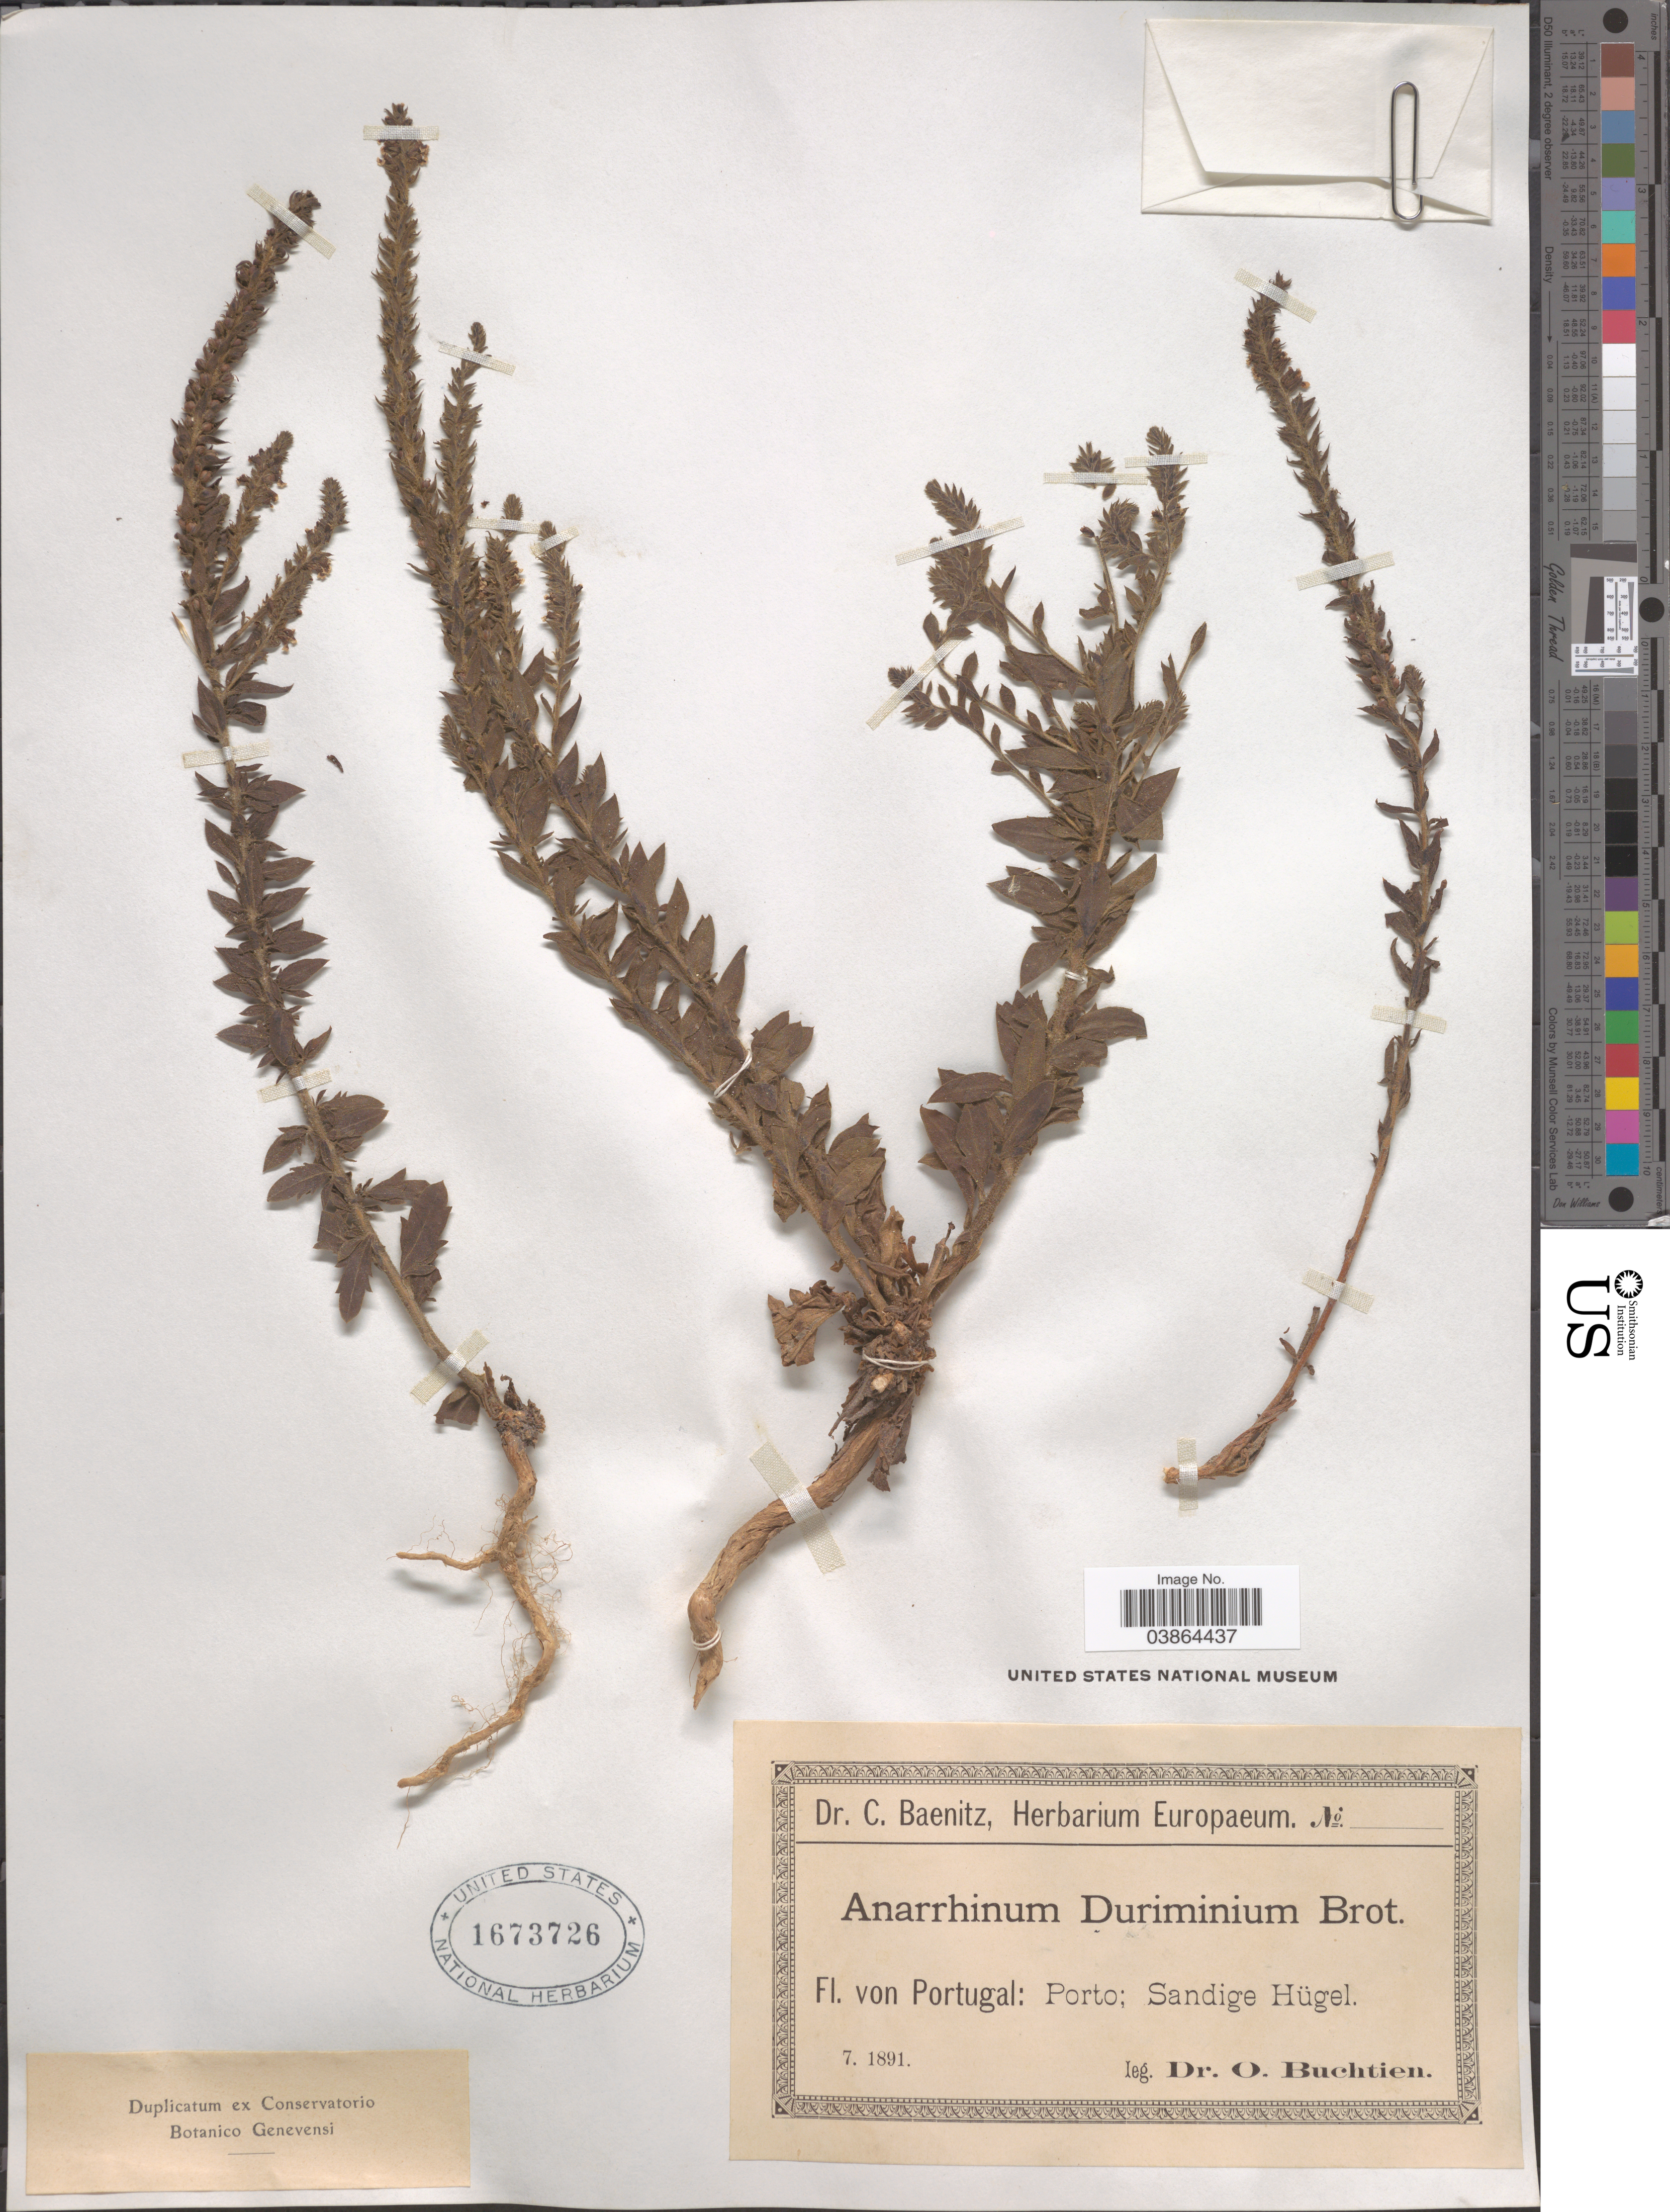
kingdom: Plantae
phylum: Tracheophyta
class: Magnoliopsida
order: Lamiales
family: Plantaginaceae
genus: Anarrhinum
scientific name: Anarrhinum duriminium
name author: (Brot.) Pers.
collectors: O. Buchtien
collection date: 1891-07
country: Portugal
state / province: Porto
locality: Sandige Hügel.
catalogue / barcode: US 1673726